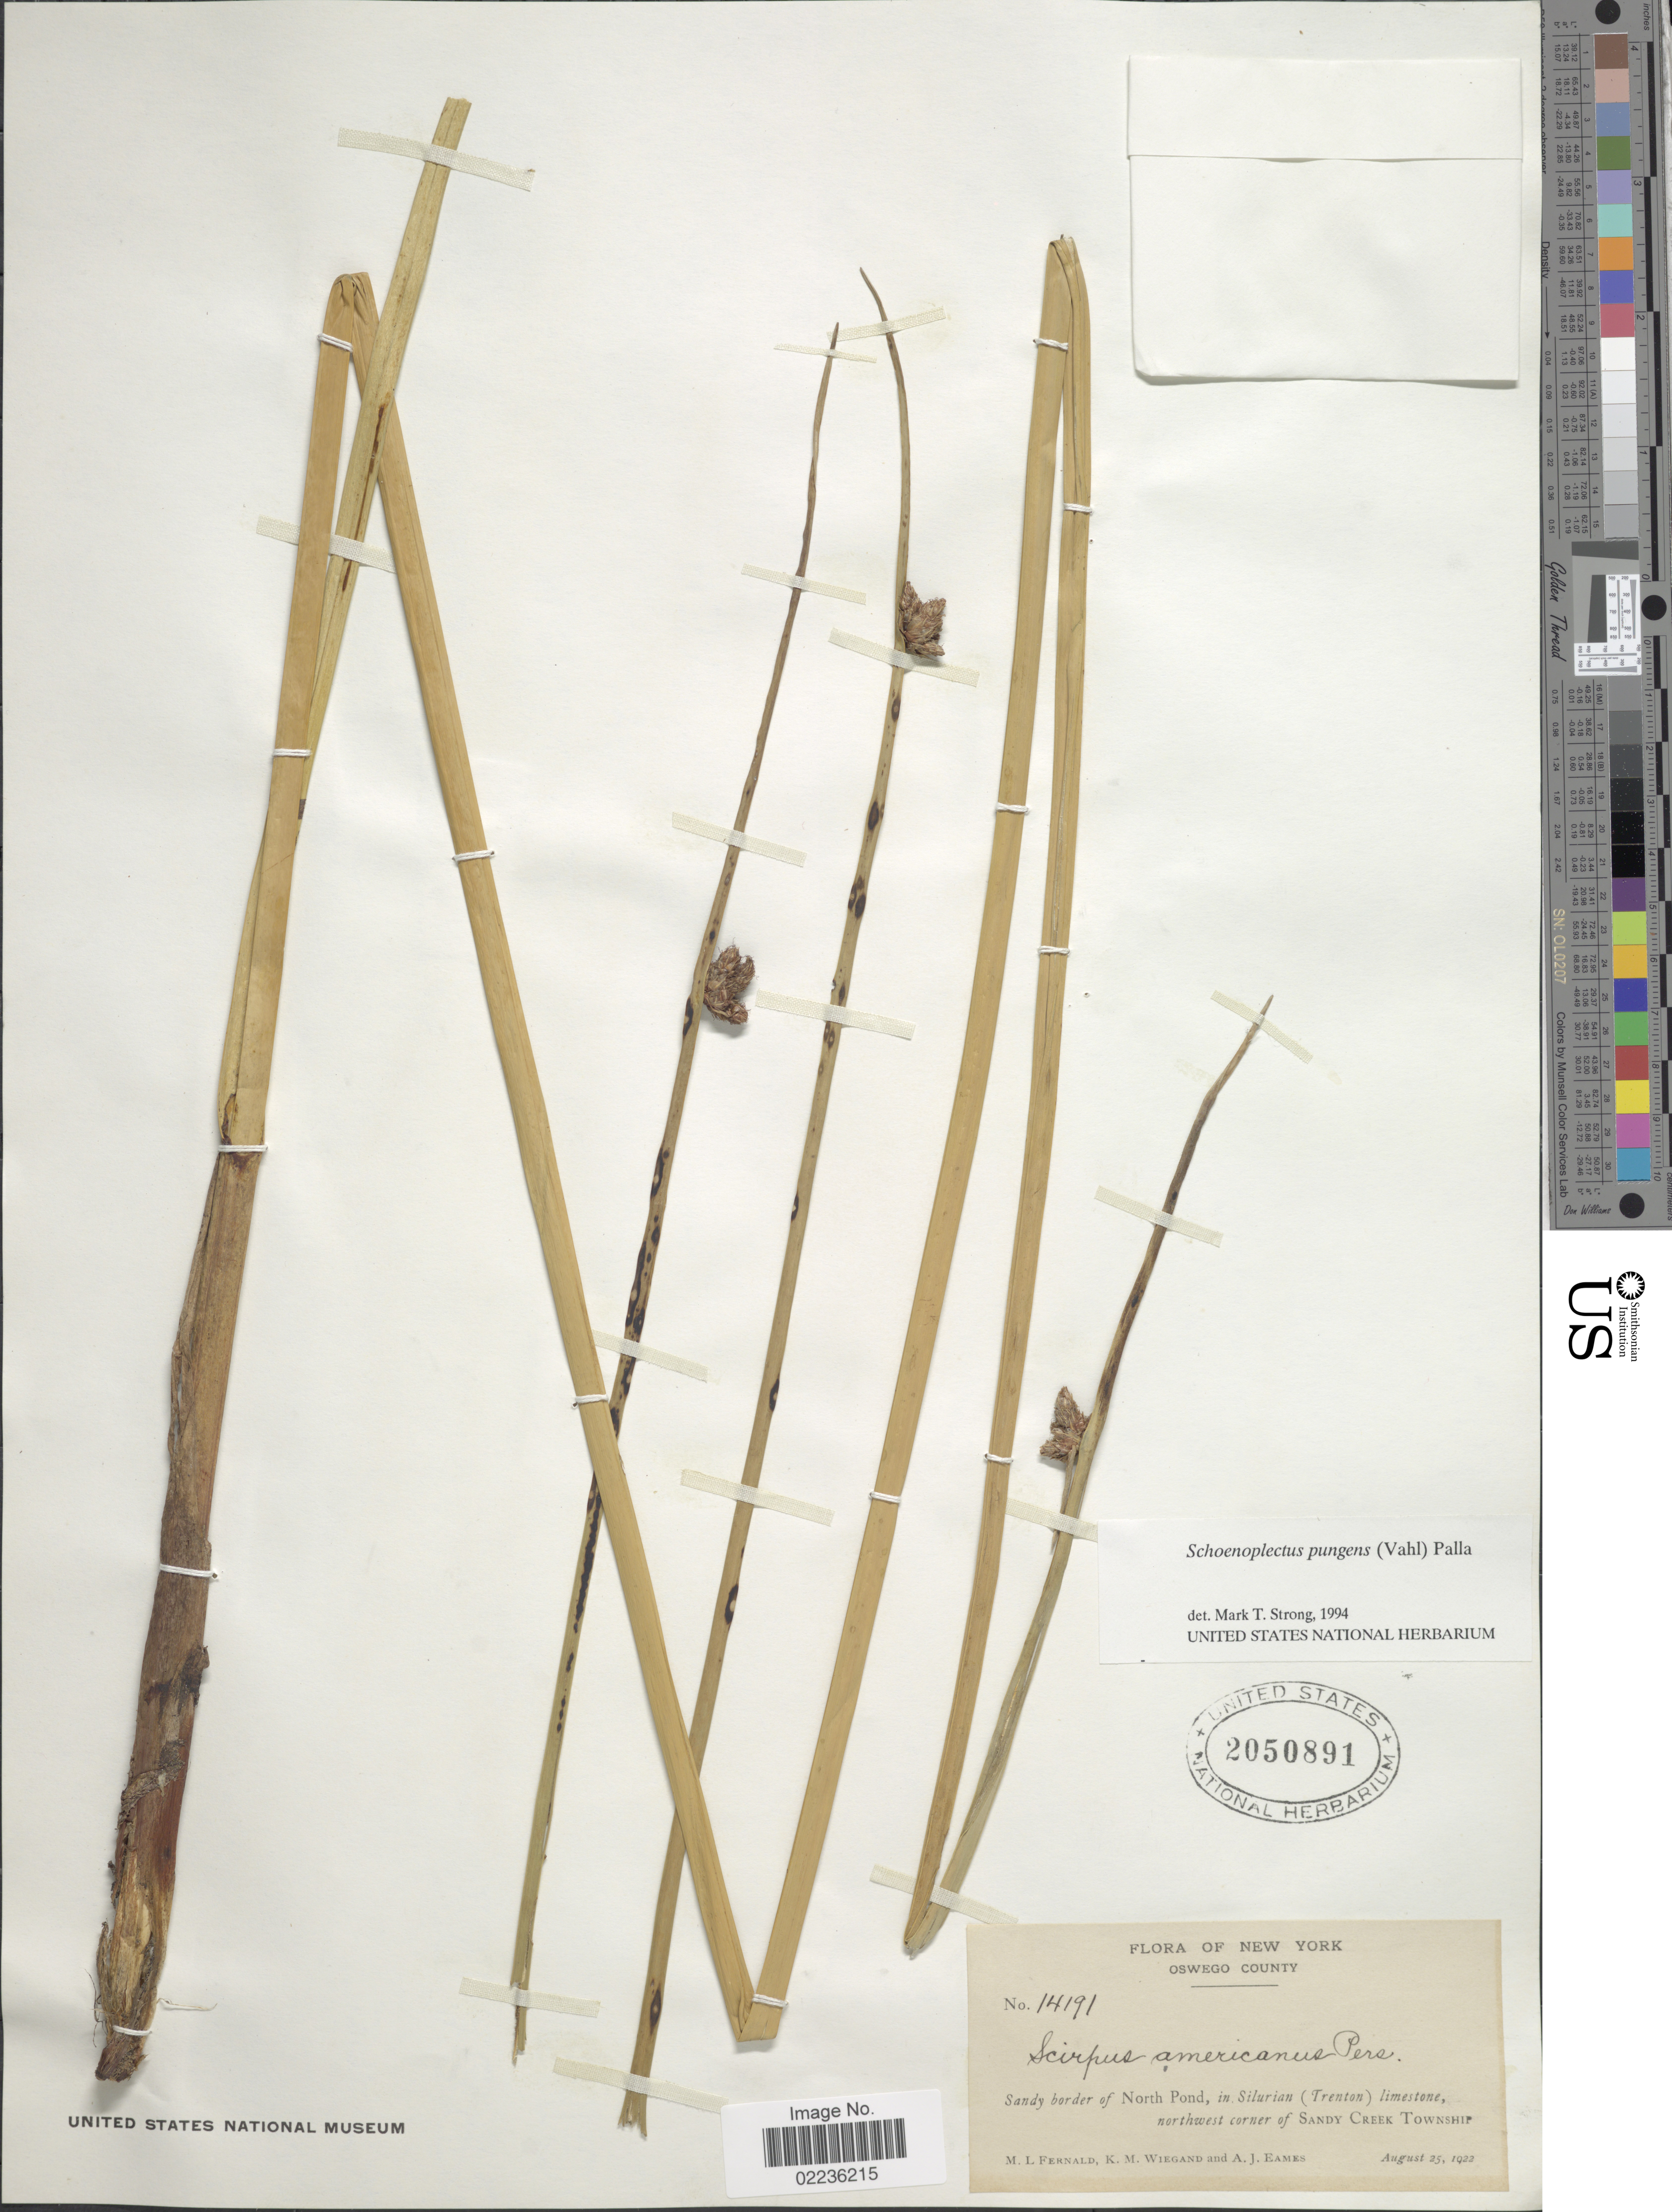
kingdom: Plantae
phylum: Tracheophyta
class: Liliopsida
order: Poales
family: Cyperaceae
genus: Schoenoplectus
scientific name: Schoenoplectus pungens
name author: (Vahl) Palla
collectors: M. L. Fernald, K. M. Wiegand & A. J. Eames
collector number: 14191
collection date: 1922-08-25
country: United States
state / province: New York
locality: Oswego County. Sandy border of North Pond, in Silurian (Trenton) limestone, northwest corner of Sandy Creek Township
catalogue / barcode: US 2050891